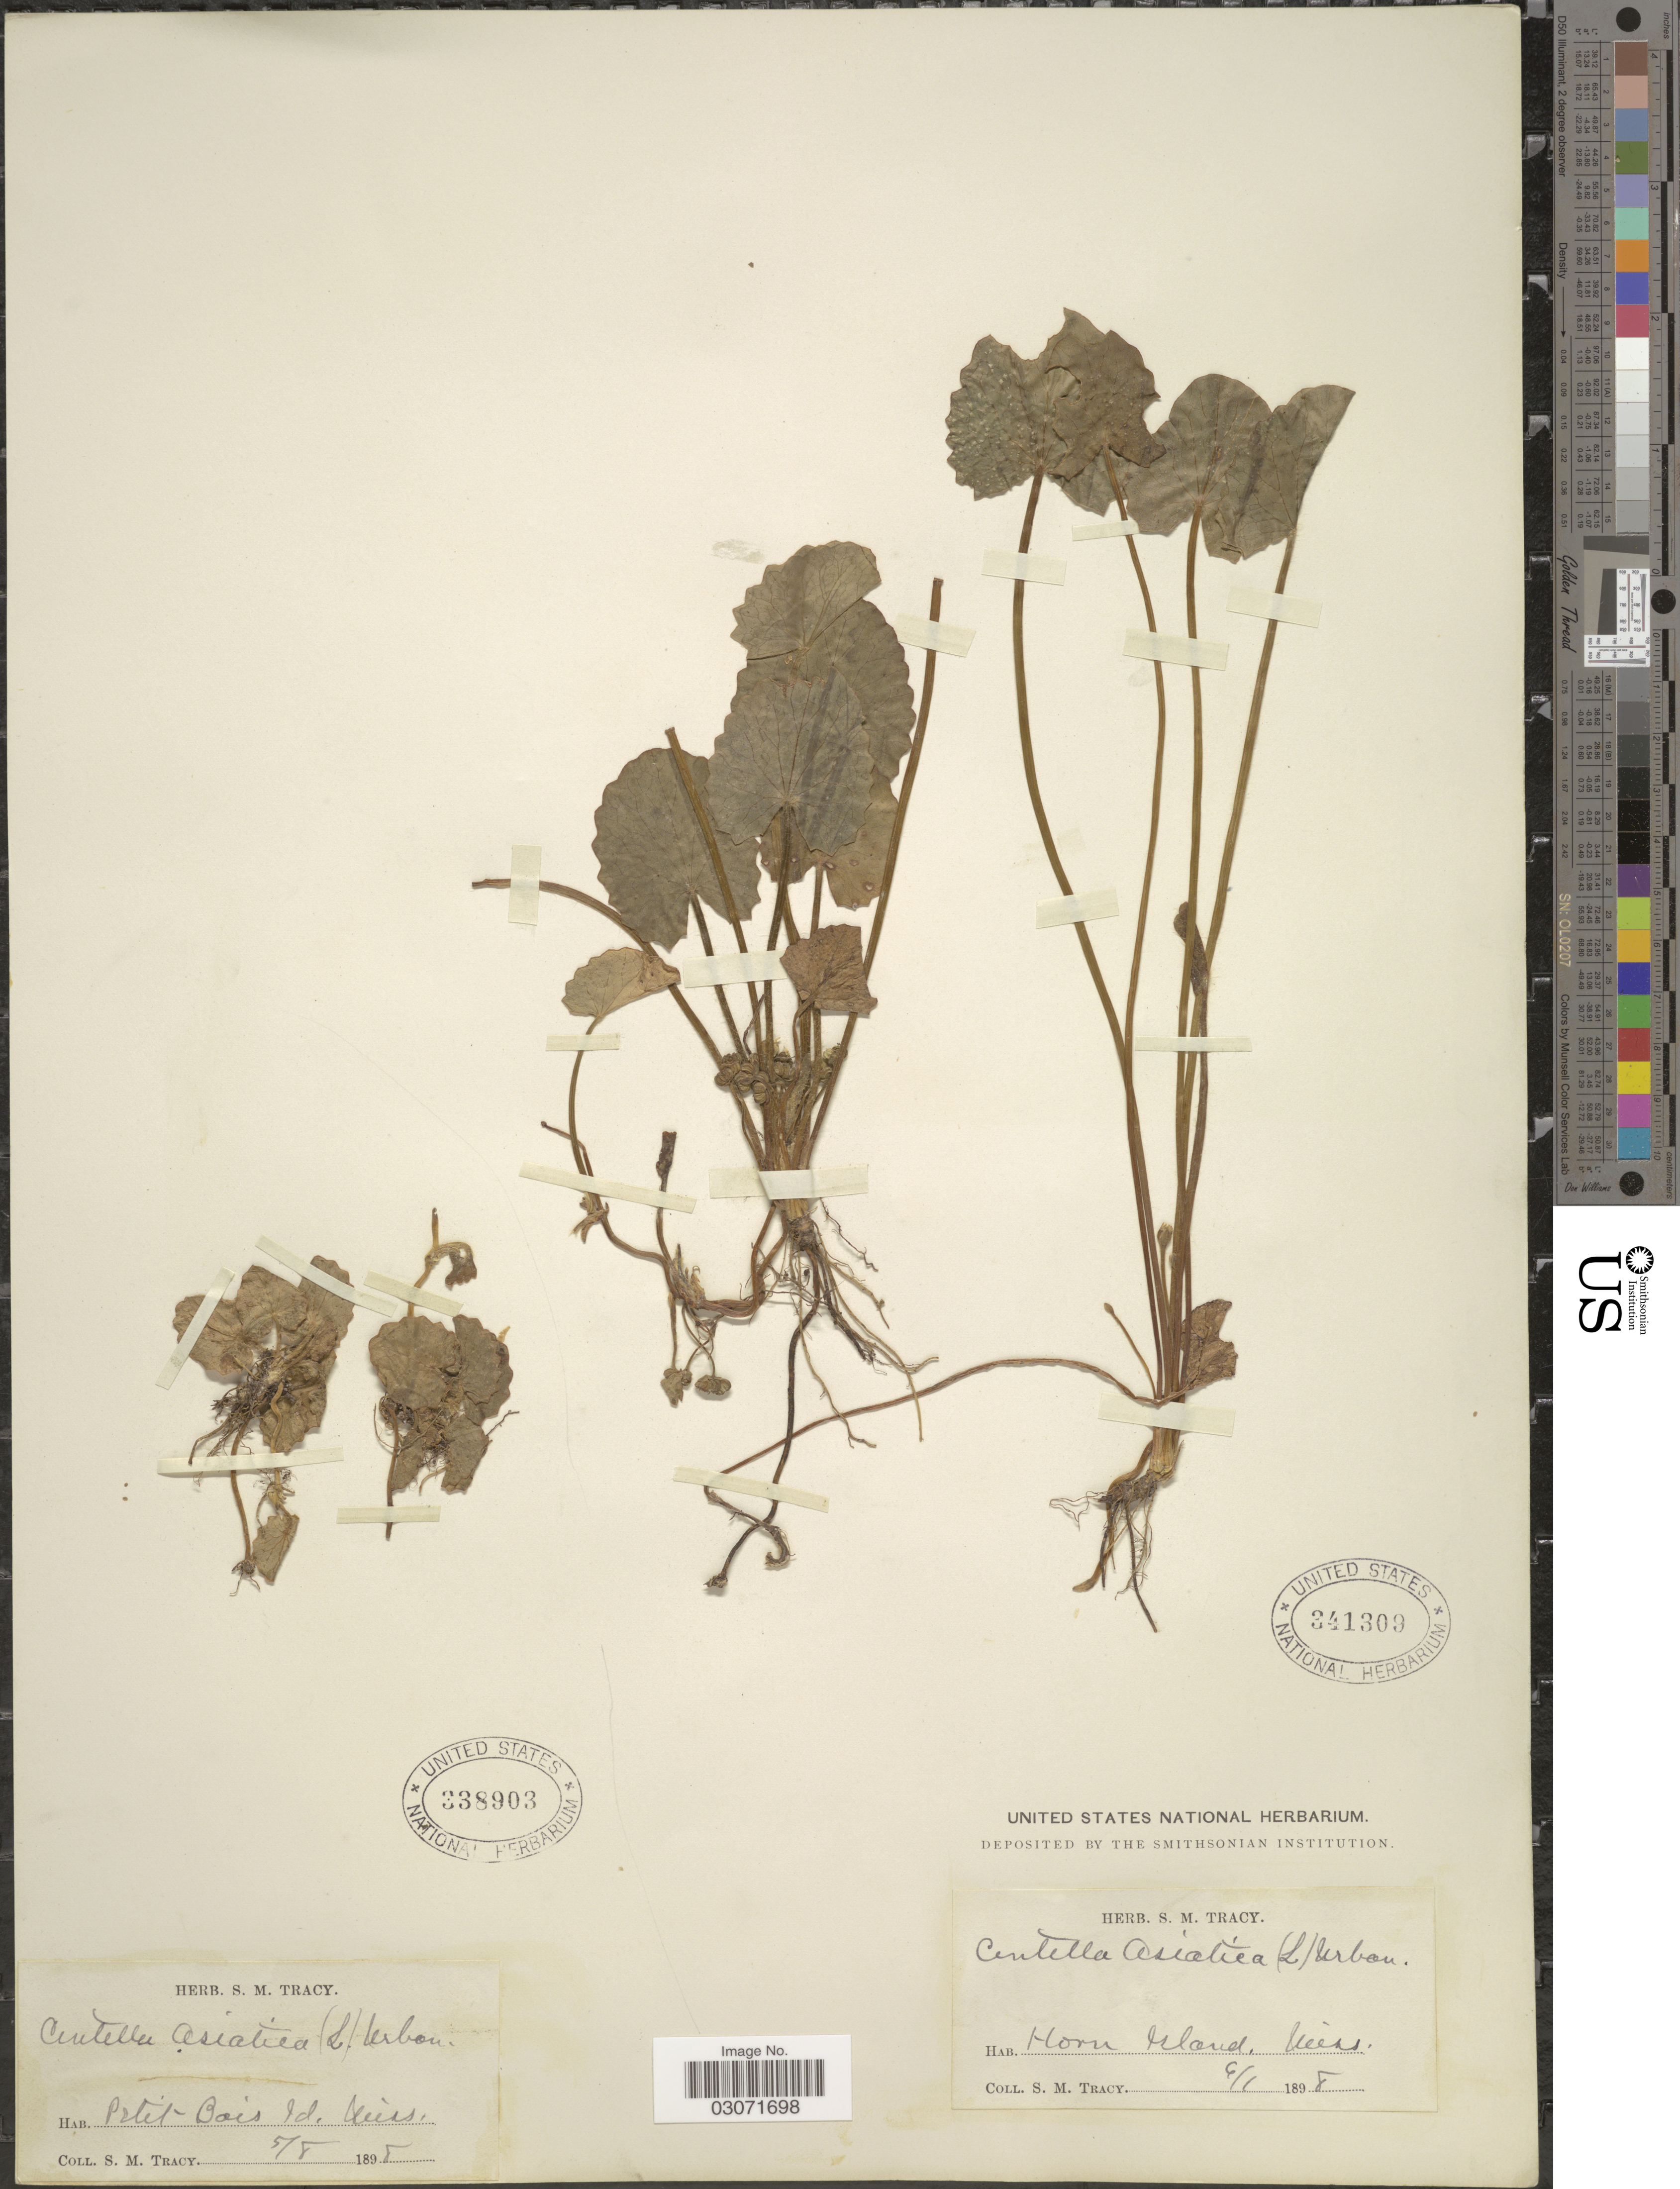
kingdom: Plantae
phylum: Tracheophyta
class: Magnoliopsida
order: Apiales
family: Apiaceae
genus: Centella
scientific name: Centella asiatica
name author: (L.) Urb.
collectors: S. M. Tracy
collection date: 1898-05-08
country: United States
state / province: Mississippi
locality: Petit Bois Id. Miss.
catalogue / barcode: US 338903